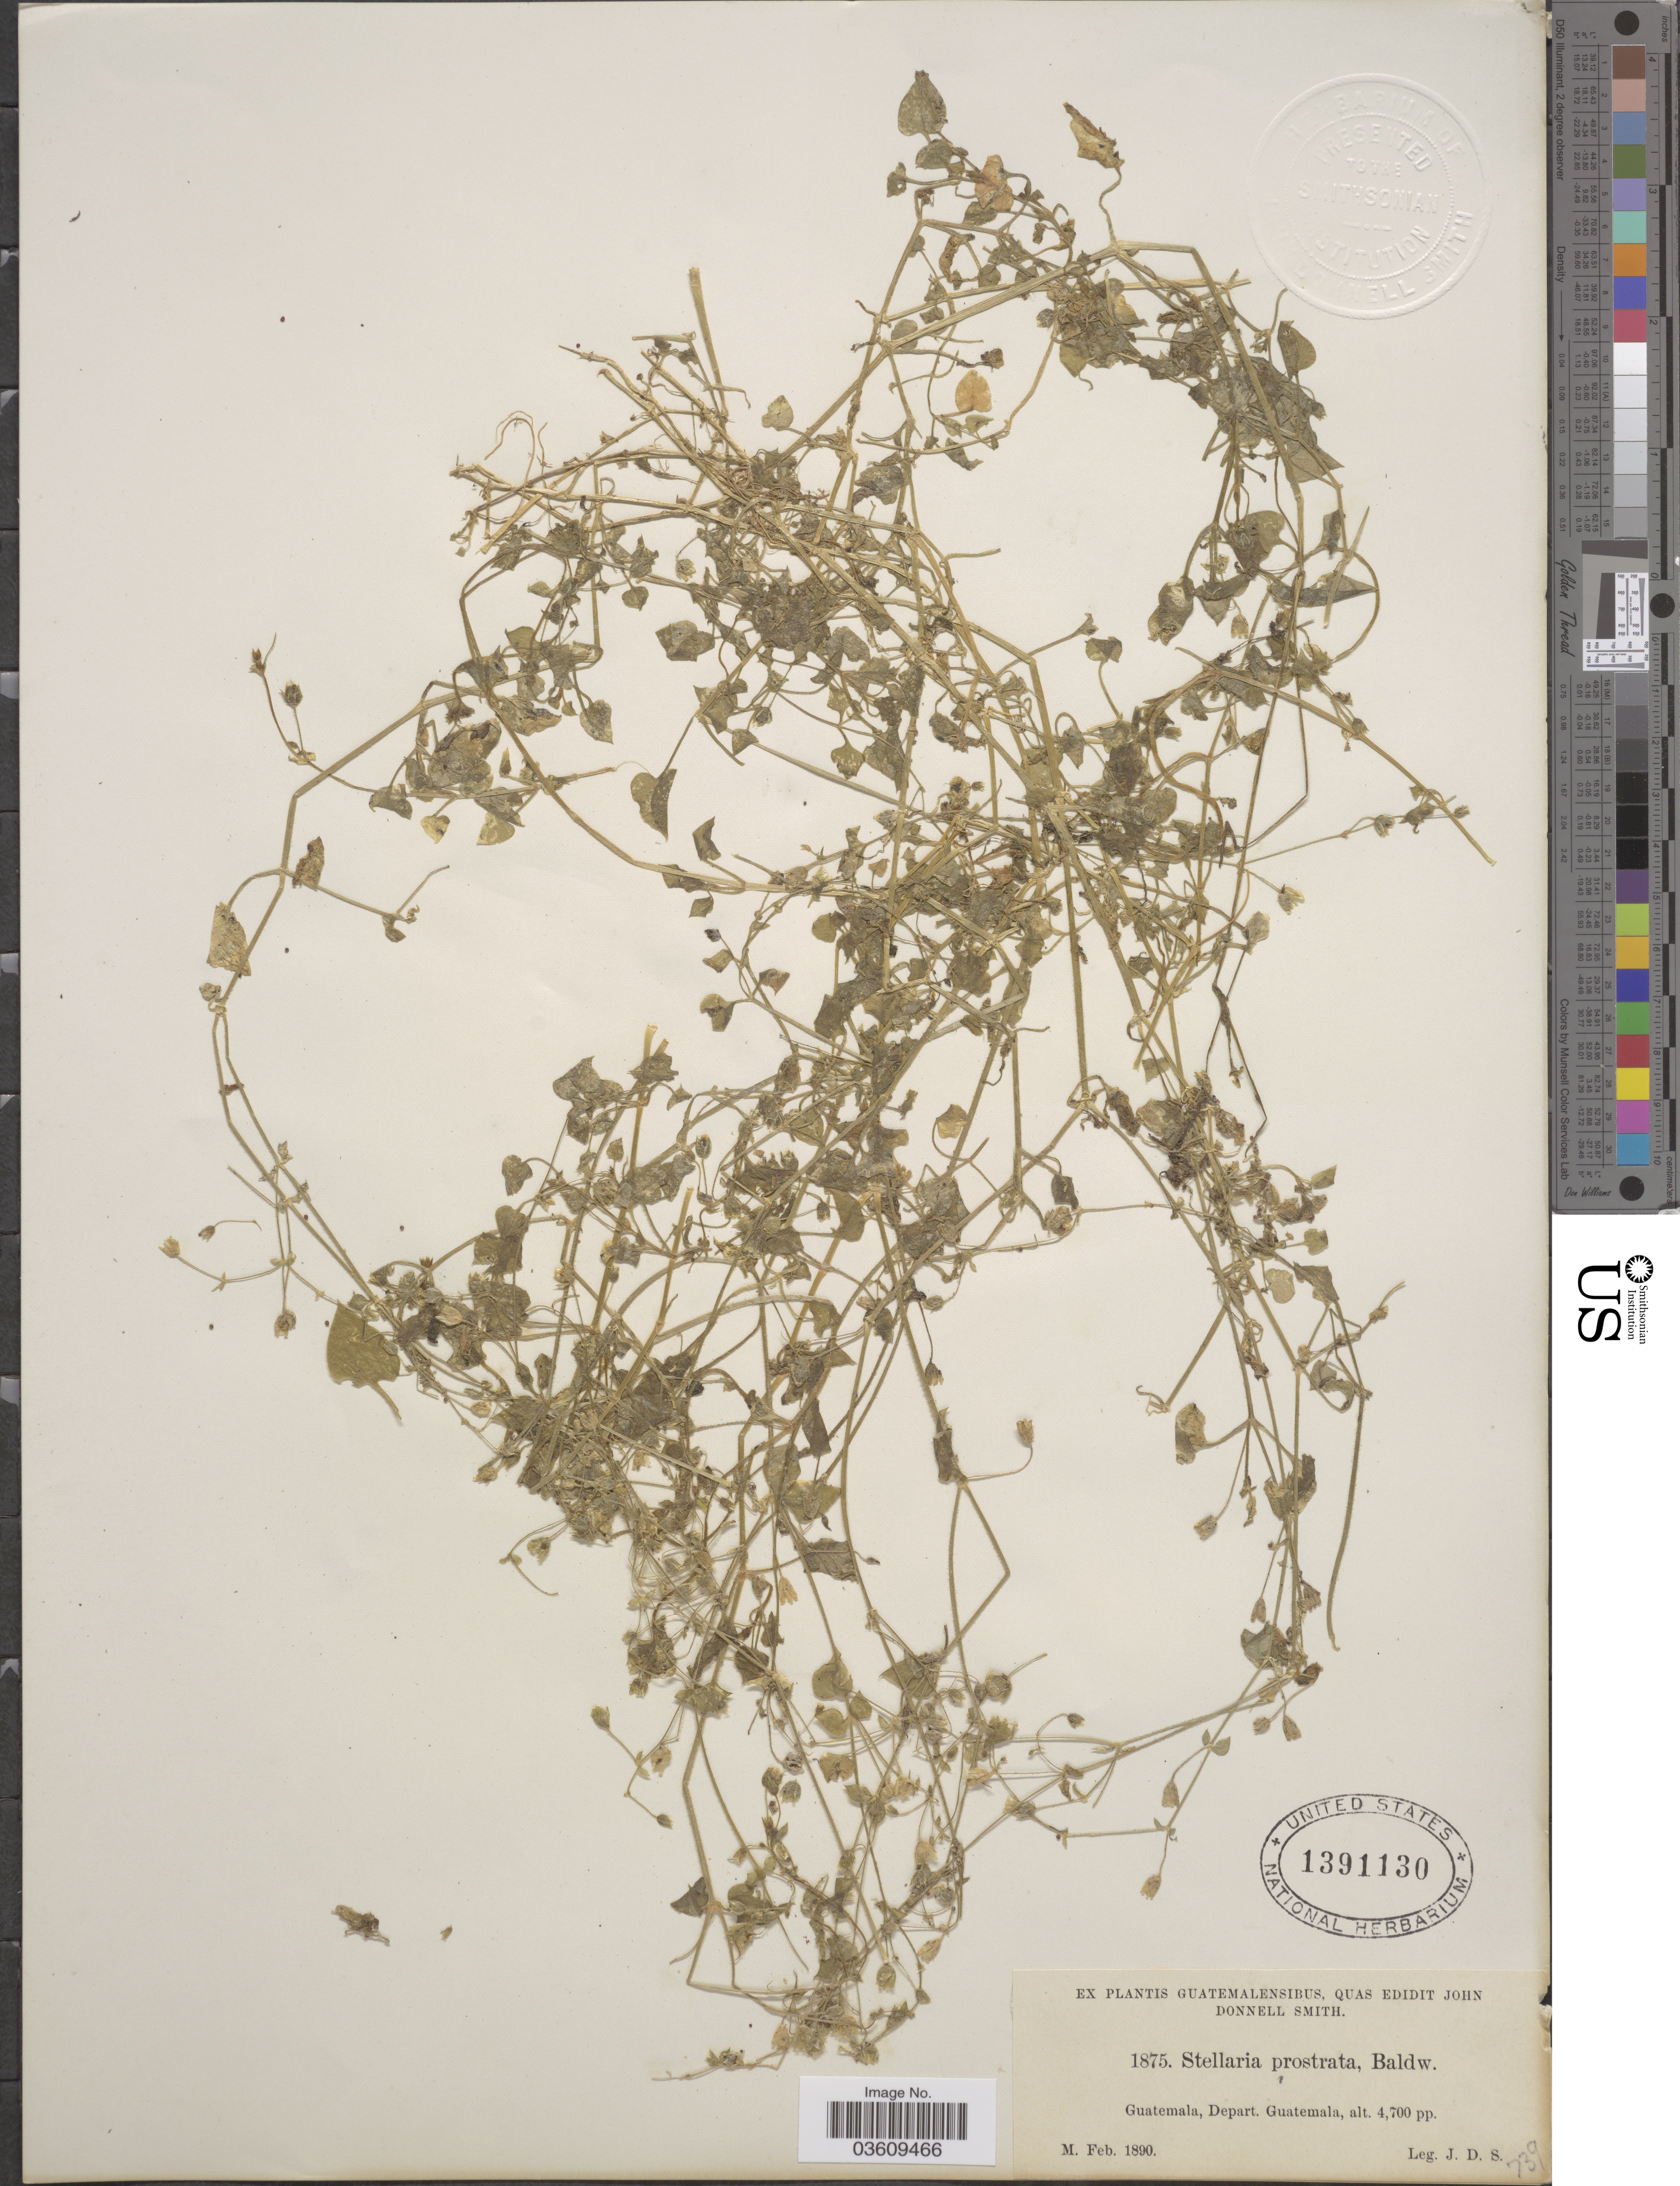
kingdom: Plantae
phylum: Tracheophyta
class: Magnoliopsida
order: Caryophyllales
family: Caryophyllaceae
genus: Stellaria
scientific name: Stellaria prostrata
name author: Baldwin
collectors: J. Donnell Smith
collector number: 1875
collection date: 1890-02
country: Guatemala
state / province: Guatemala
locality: Depart. Guatemala.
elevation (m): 1433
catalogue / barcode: US 1391130